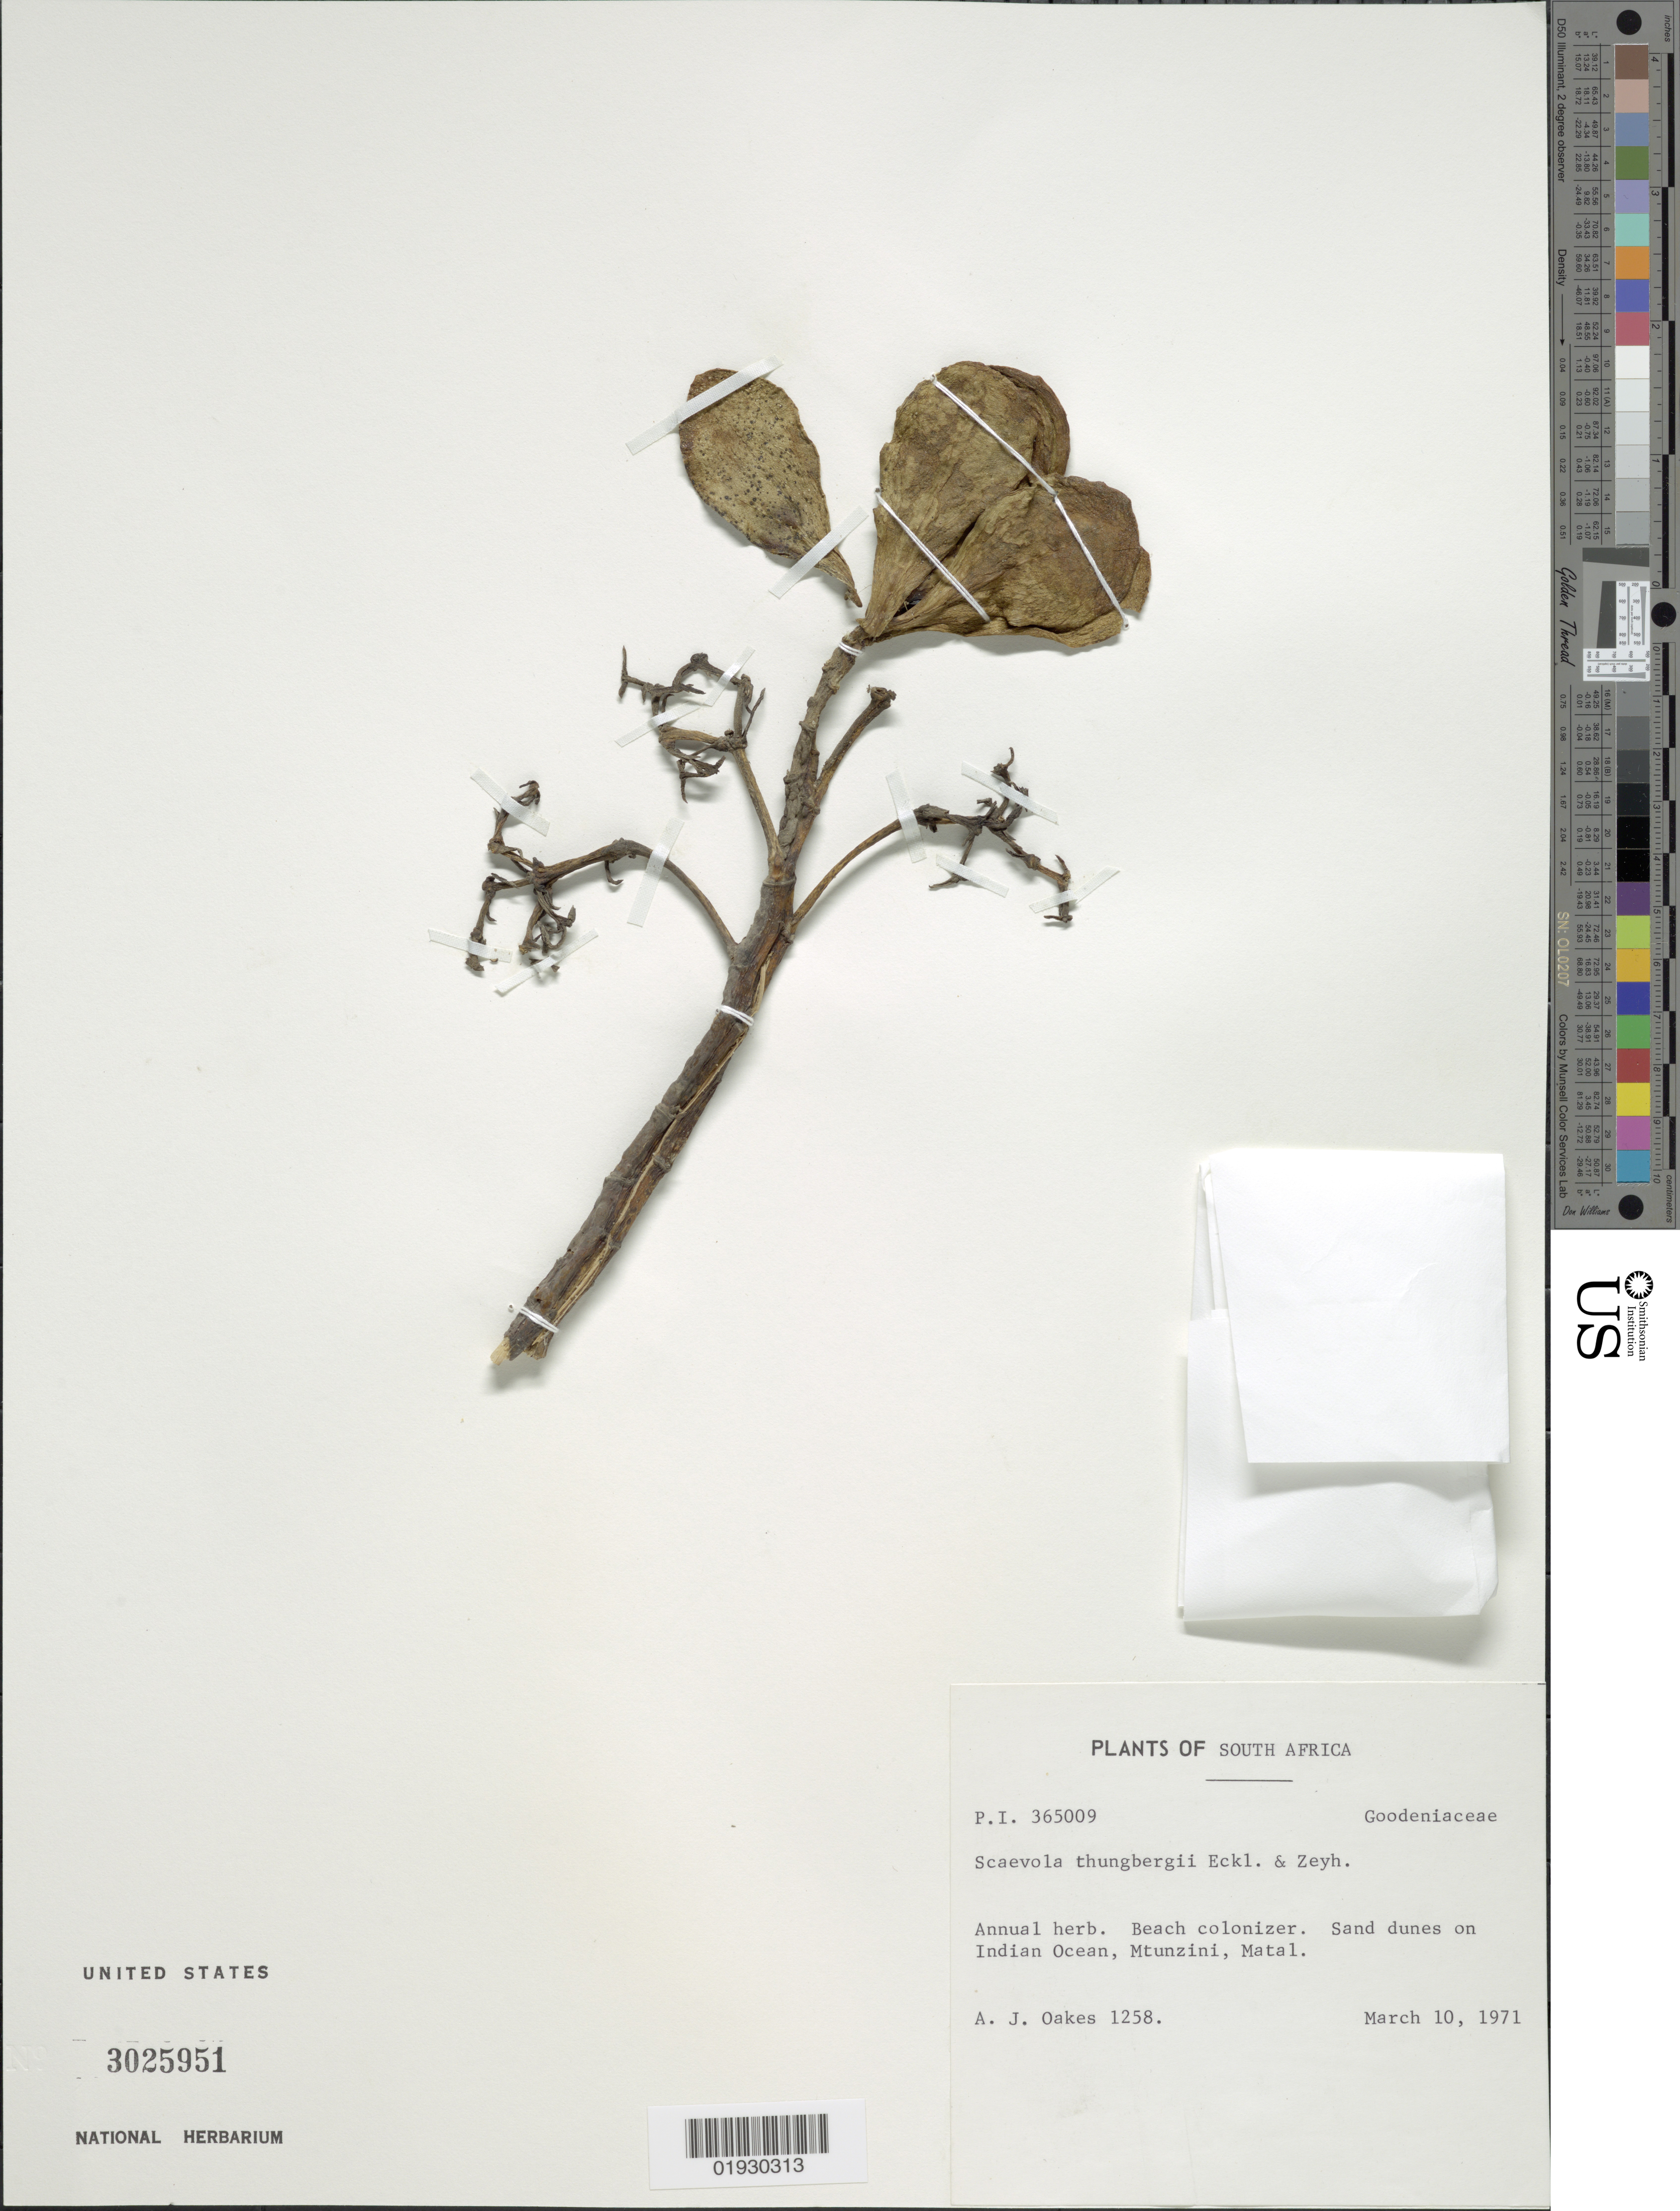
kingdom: Plantae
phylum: Tracheophyta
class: Magnoliopsida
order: Asterales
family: Goodeniaceae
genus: Scaevola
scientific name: Scaevola thunbergii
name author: Eckl. & Zeyh.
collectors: A. Oakes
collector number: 1258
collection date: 1971-03-10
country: South Africa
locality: Sand dunes on Indian Ocean, Mtunzini, Matal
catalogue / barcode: US 3025951